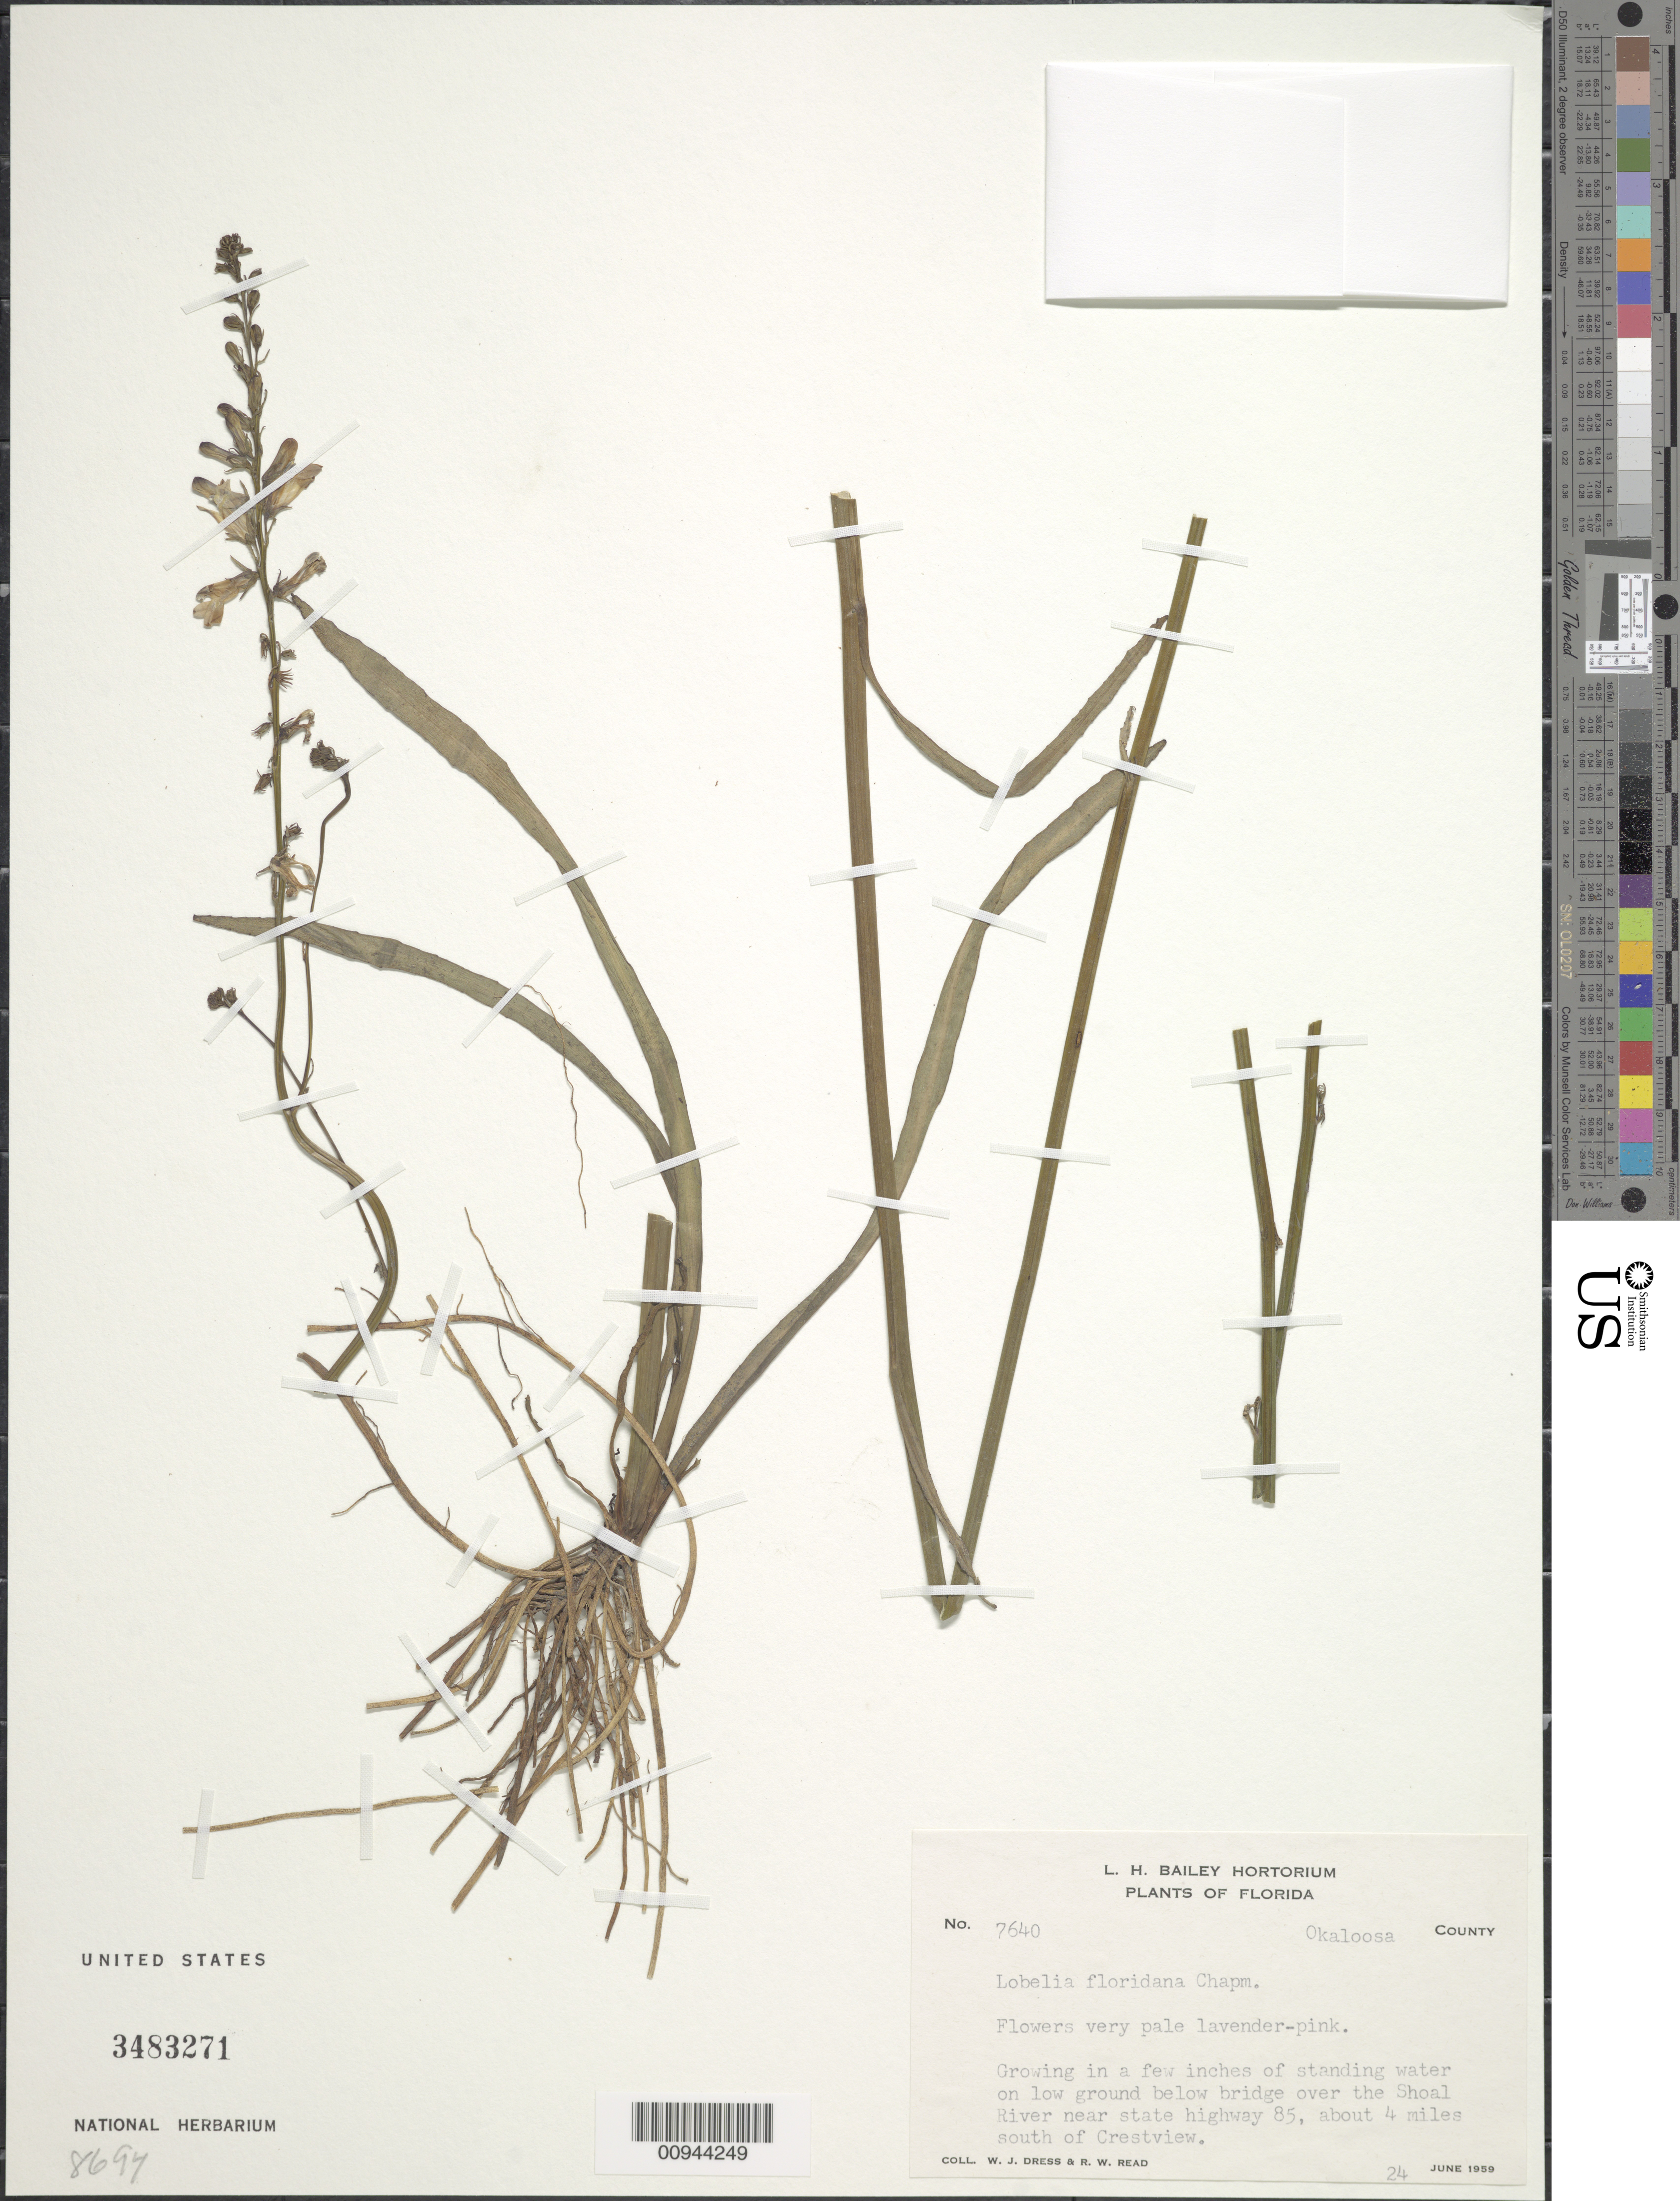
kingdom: Plantae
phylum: Tracheophyta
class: Magnoliopsida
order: Asterales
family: Campanulaceae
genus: Lobelia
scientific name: Lobelia floridana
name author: Chapm.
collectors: W. Dress & R. W. Read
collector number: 7640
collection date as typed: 24 June 1959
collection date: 1959-06-24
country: United States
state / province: Florida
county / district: Okaloosa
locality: Shoal River near state highway 85, about 4 miles south of Crestview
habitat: in a few inches of standing water on low ground below bridge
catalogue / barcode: US 3483271